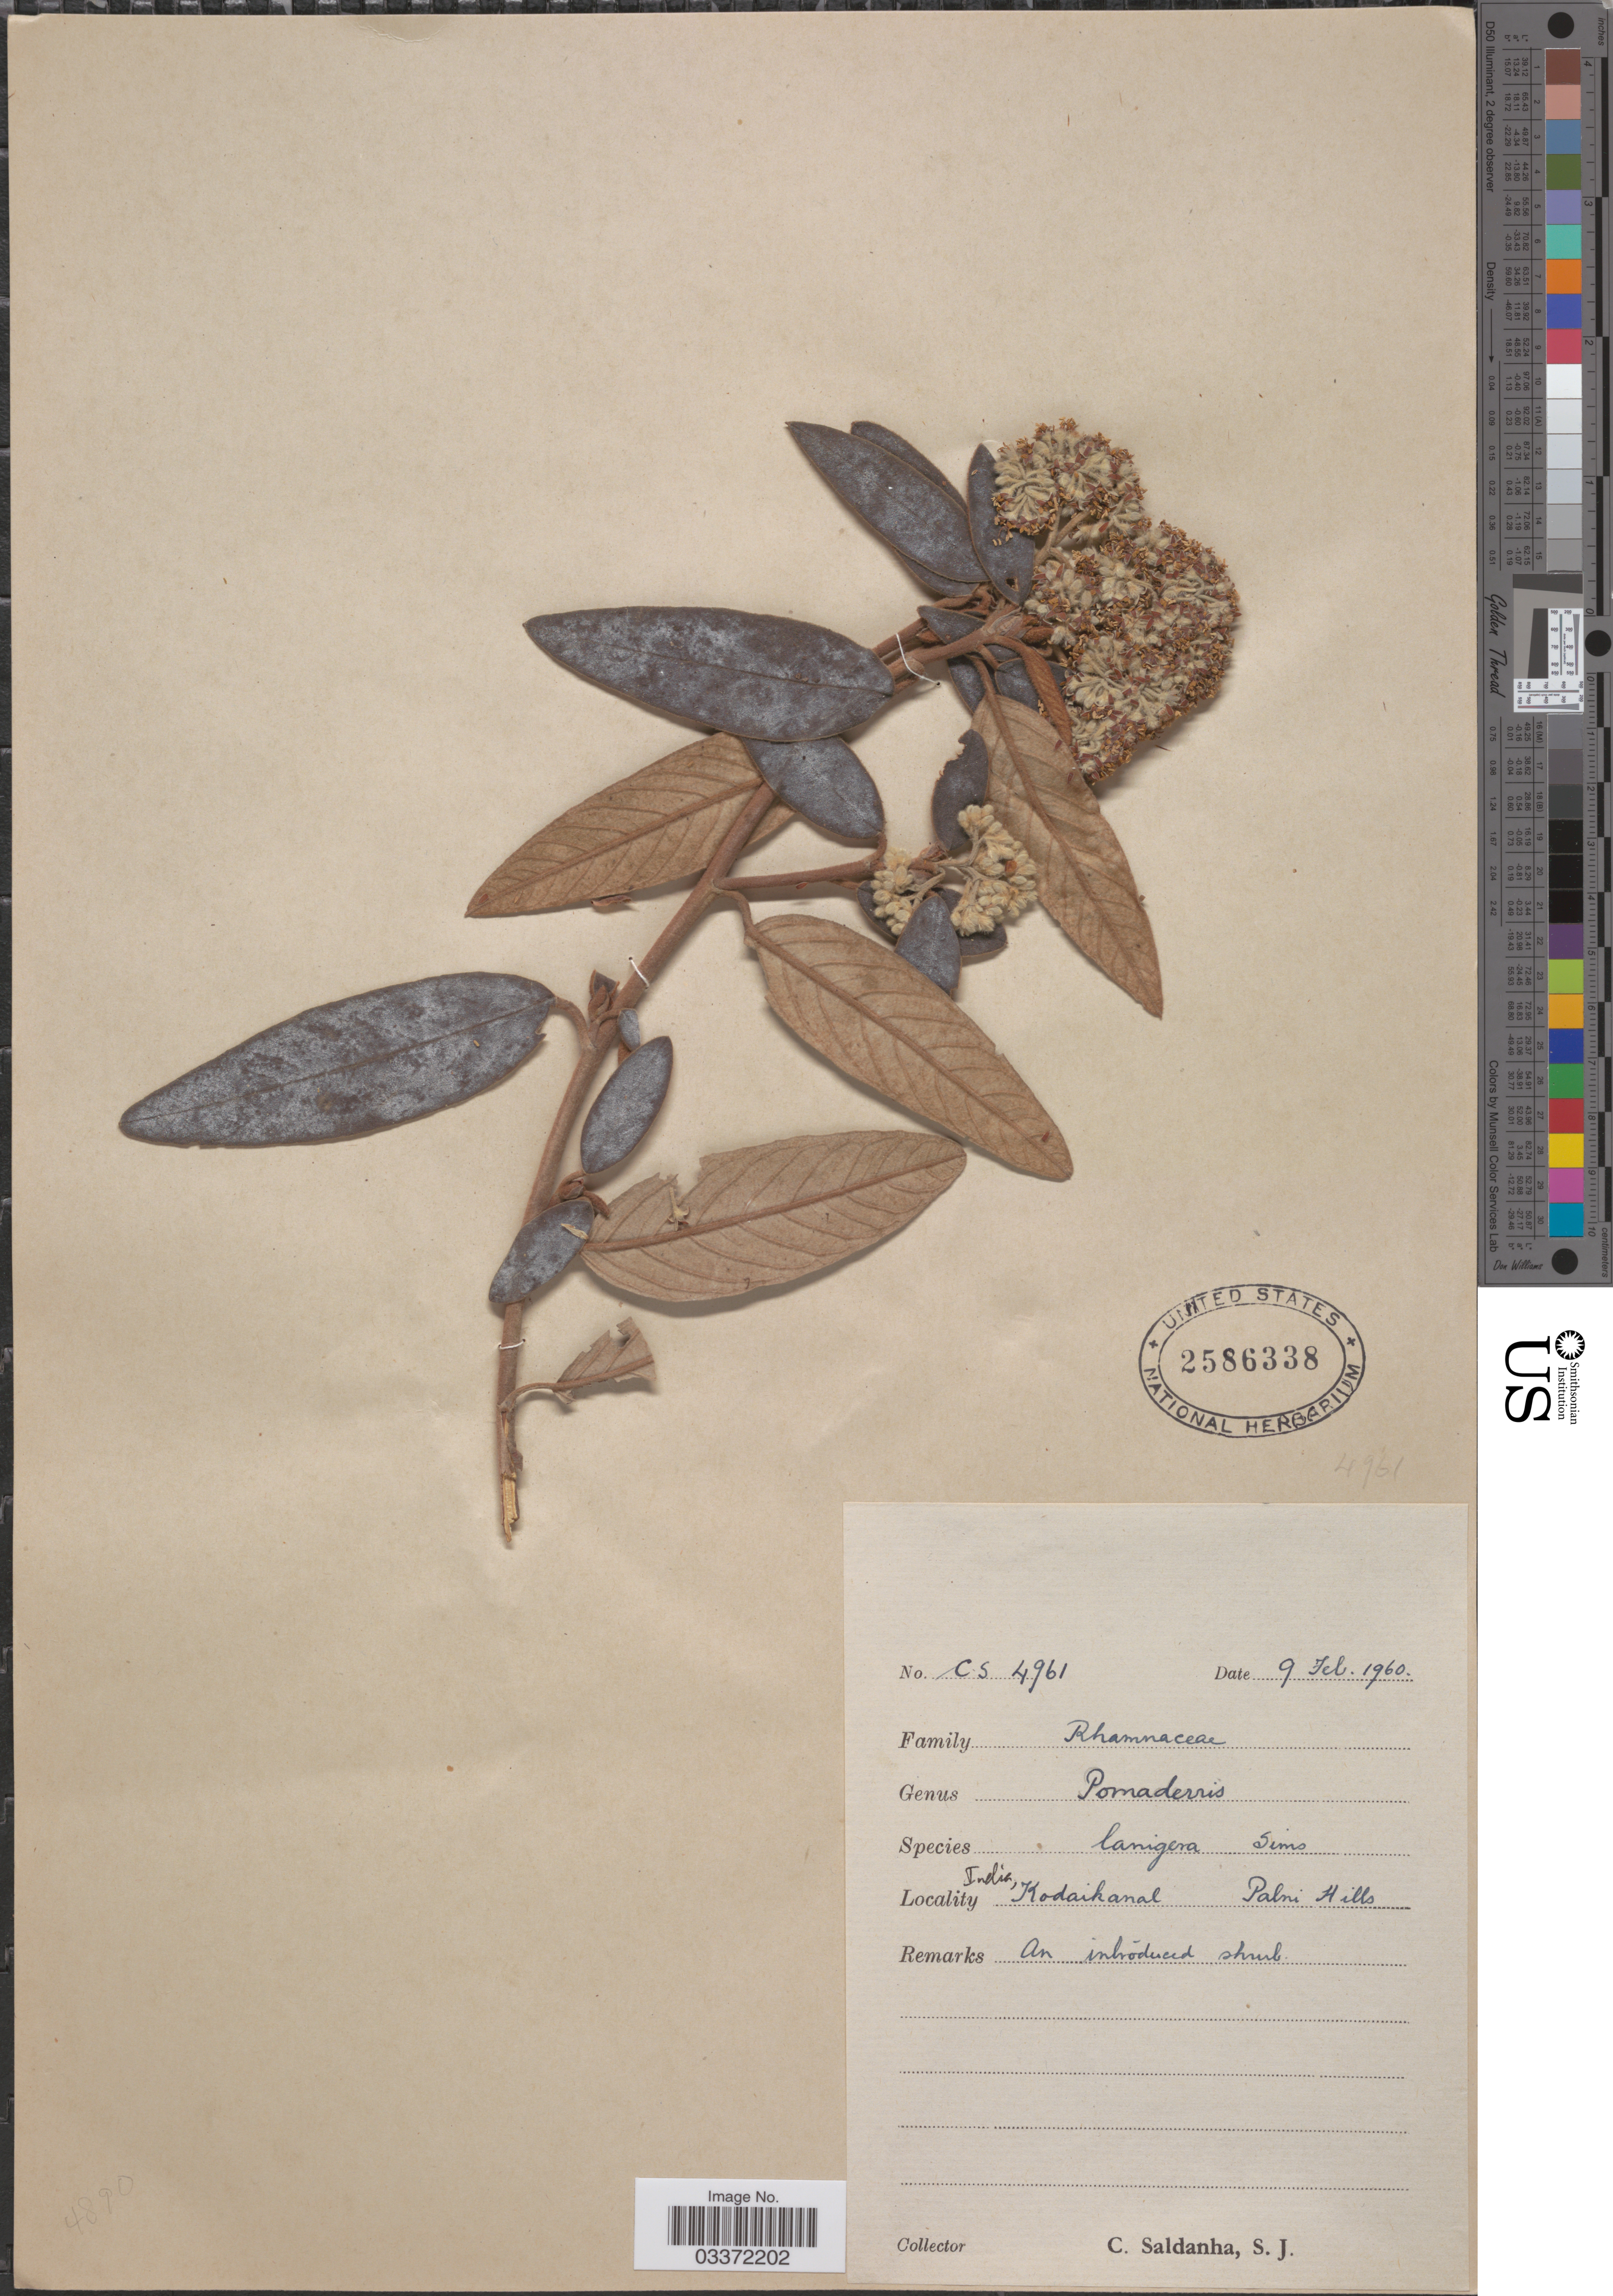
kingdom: Plantae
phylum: Tracheophyta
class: Magnoliopsida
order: Rosales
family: Rhamnaceae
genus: Pomaderris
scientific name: Pomaderris lanigera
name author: (Andrews) Sims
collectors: C. Saldanha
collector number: CS4961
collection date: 1960-02-09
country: India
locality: Kodaikanal, Palni Hills.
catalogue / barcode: US 2586338